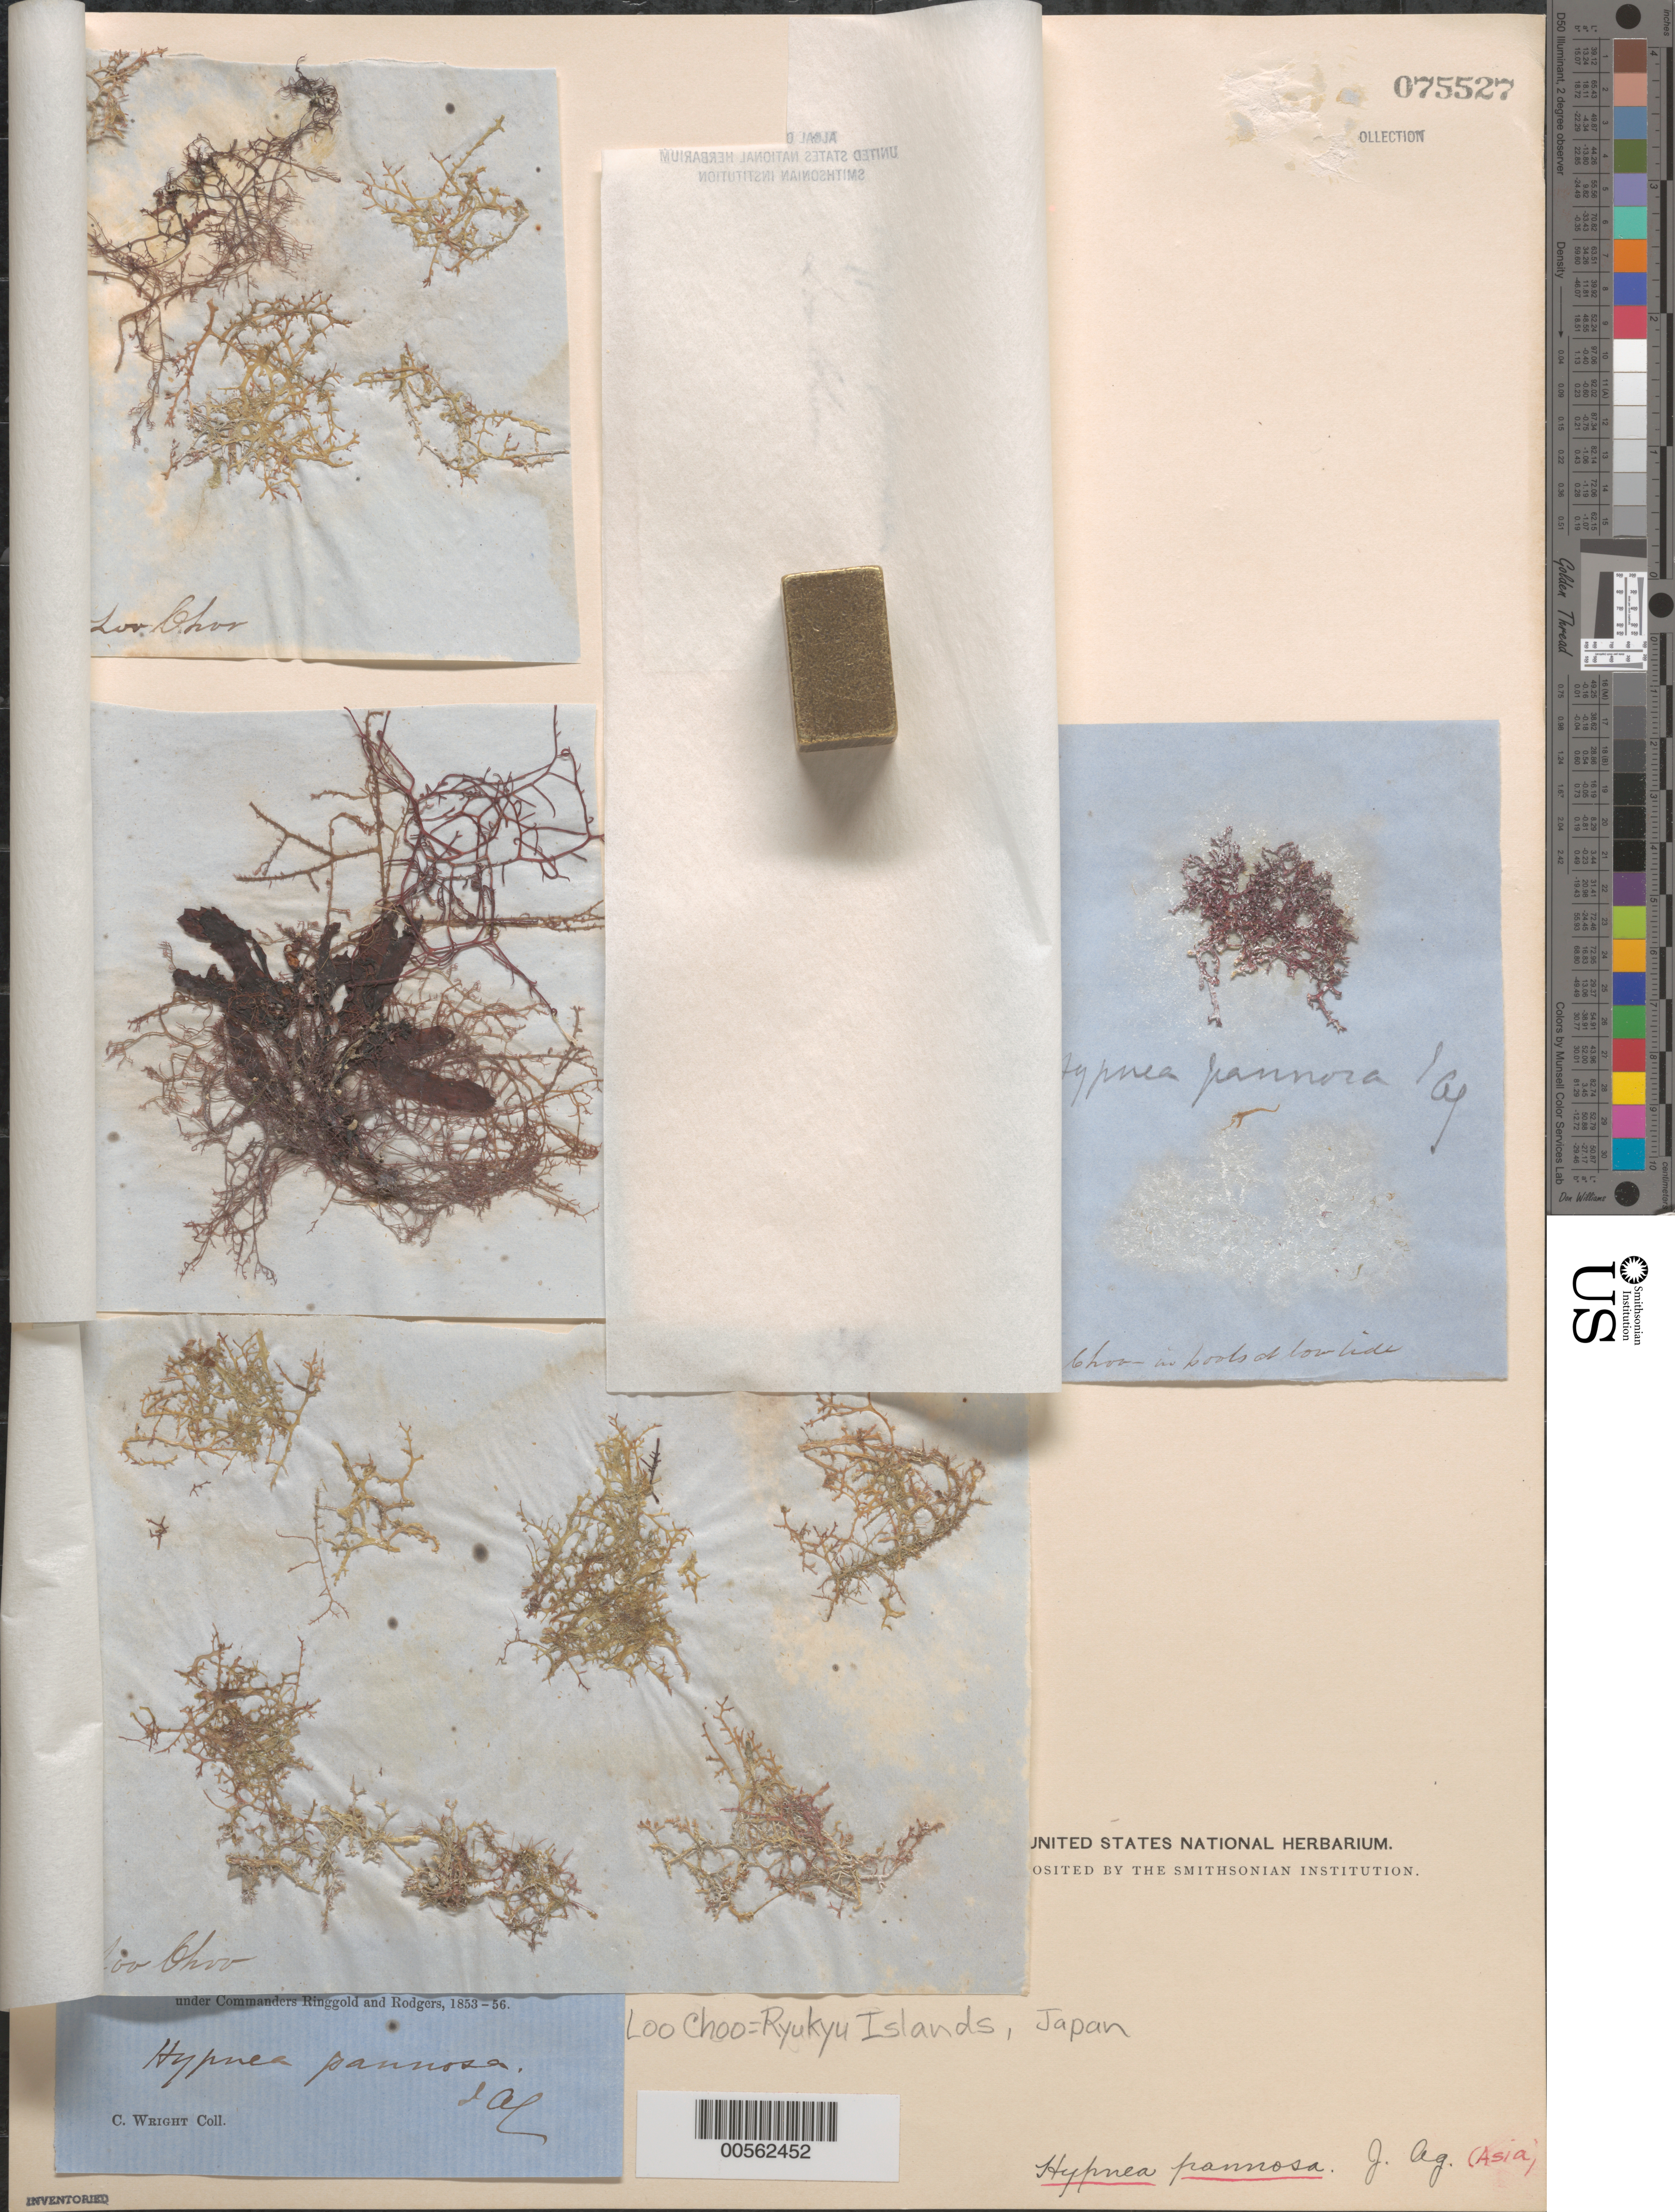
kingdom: Plantae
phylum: Rhodophyta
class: Florideophyceae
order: Gigartinales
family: Cystocloniaceae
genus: Hypnea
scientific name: Hypnea pannosa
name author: J. Agardh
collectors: C. Wright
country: Japan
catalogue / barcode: US 75527